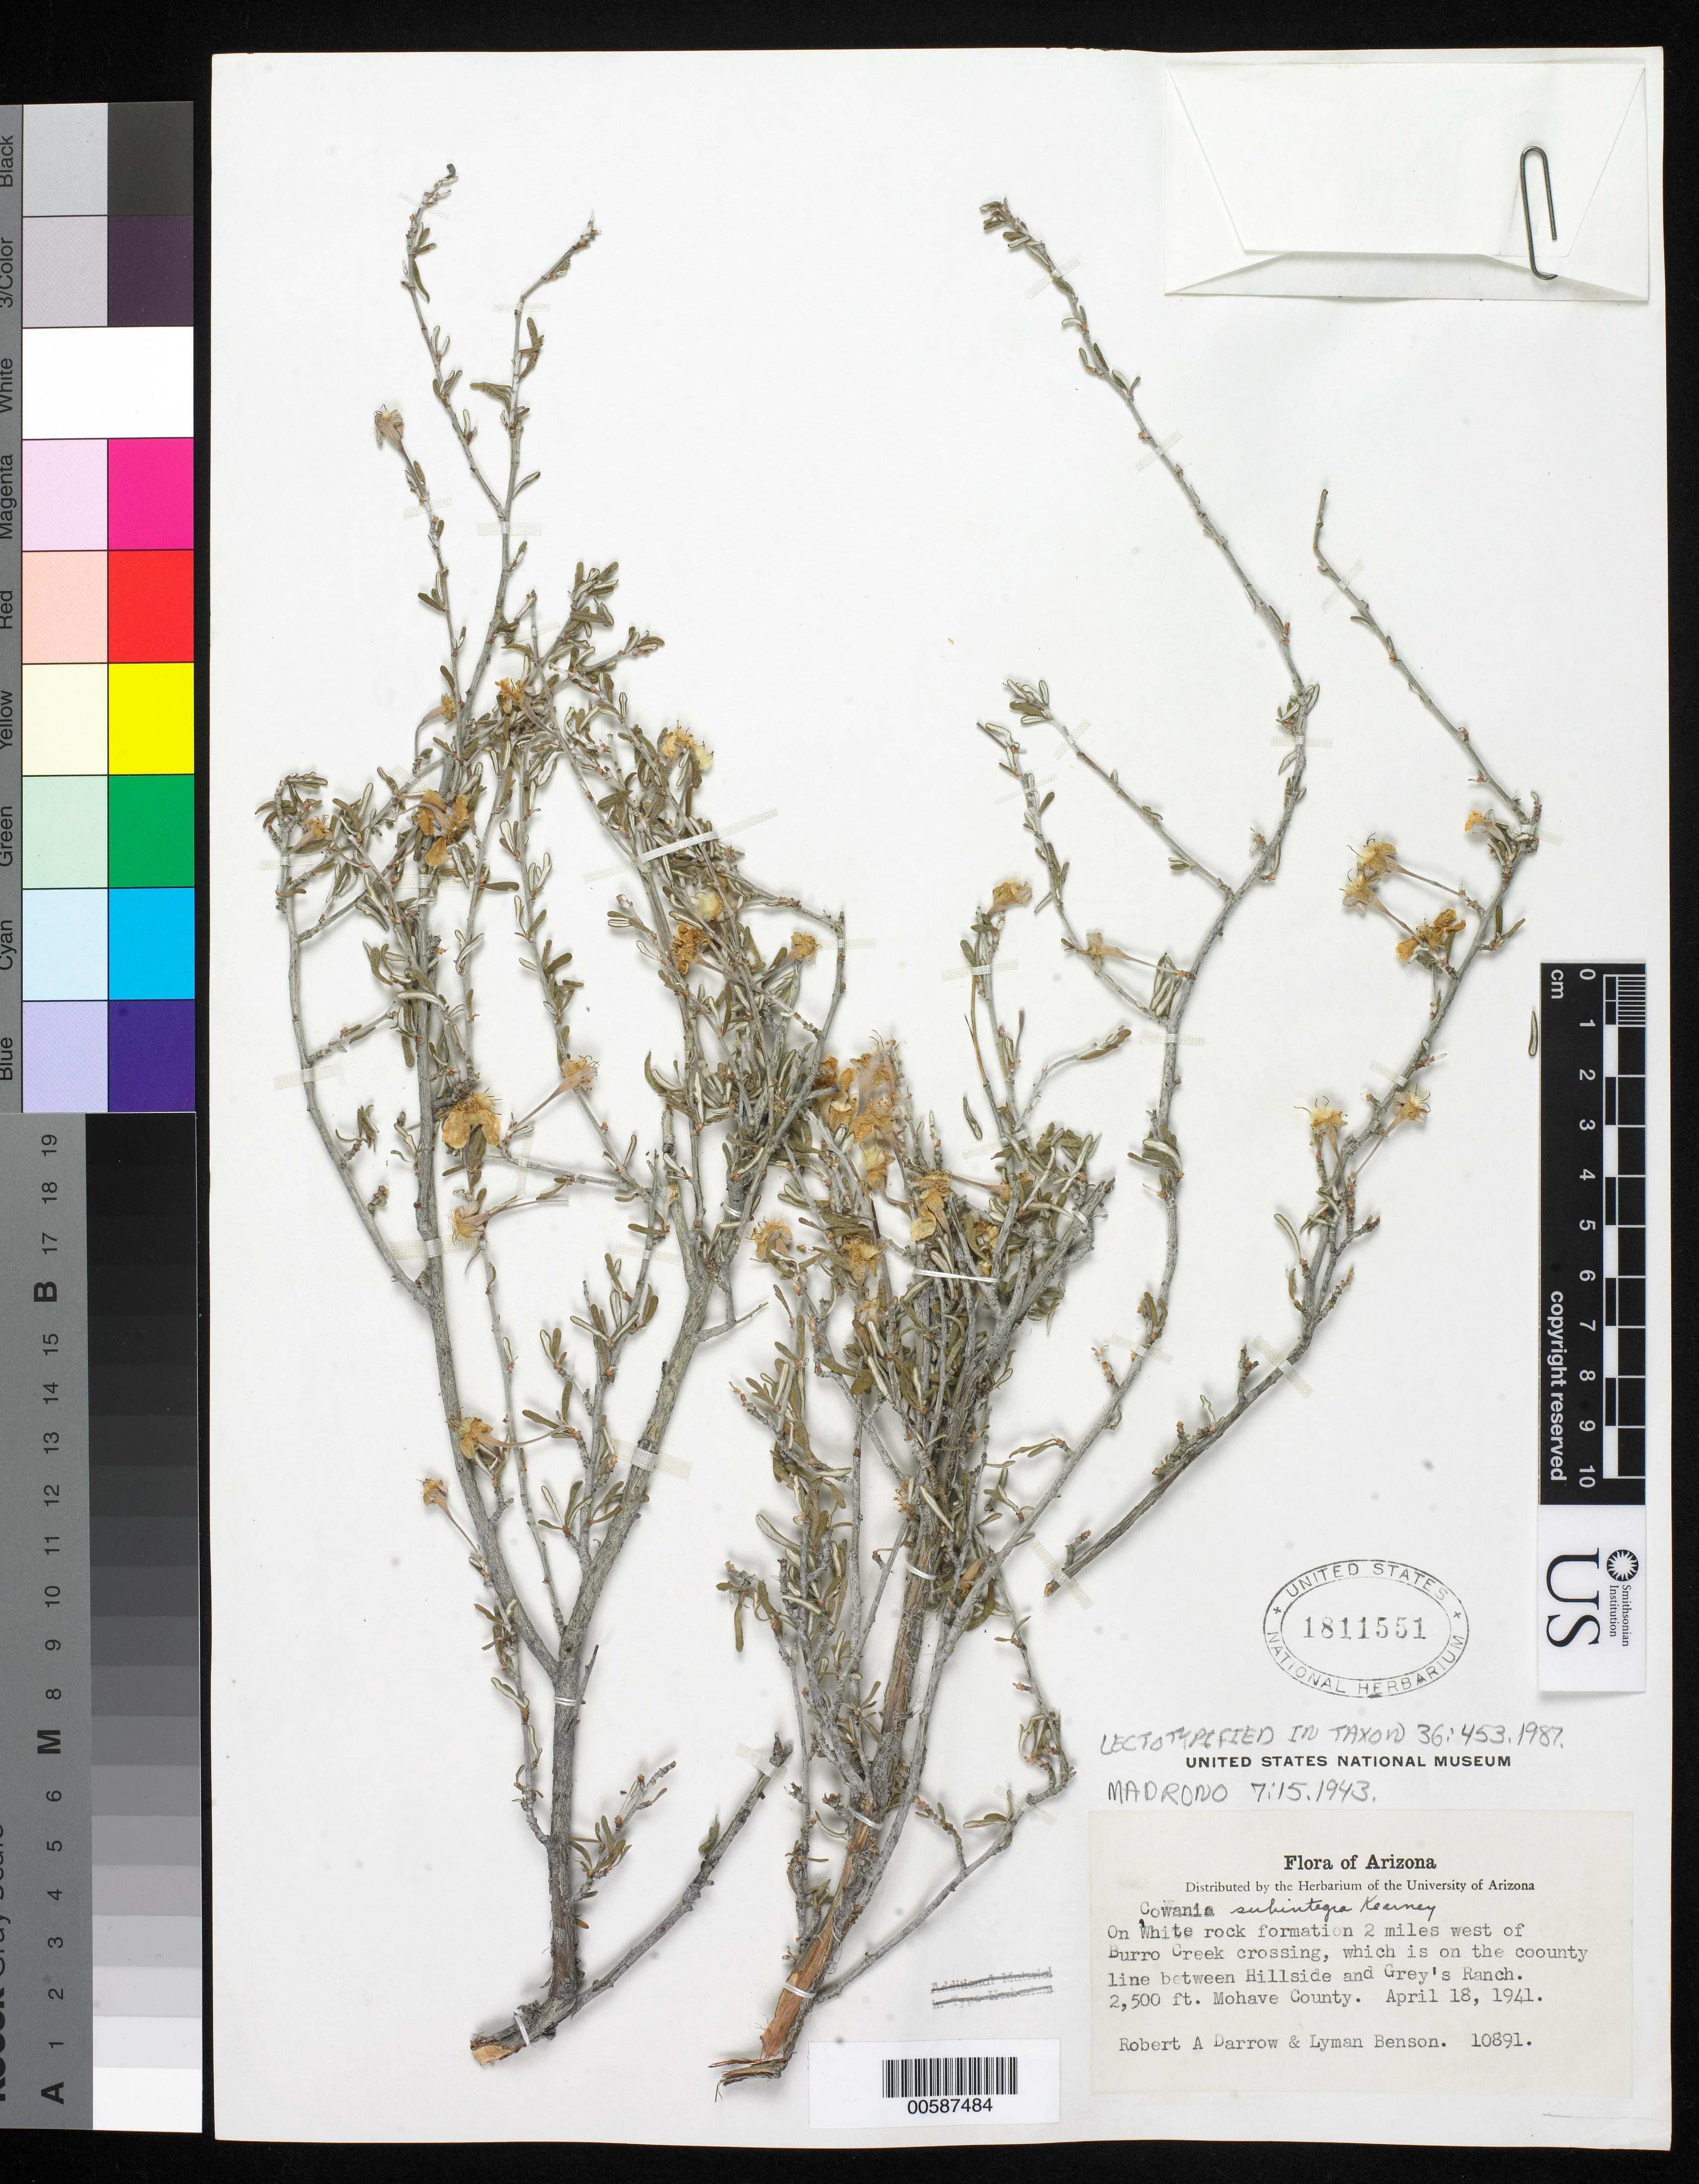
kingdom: Plantae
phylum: Tracheophyta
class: Magnoliopsida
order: Rosales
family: Rosaceae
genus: Cowania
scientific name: Cowania subintegra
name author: Kearney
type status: Isolectotype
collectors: R. A. Darrow & L. D. Benson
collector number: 10891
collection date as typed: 18 Apr 1941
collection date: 1941-04-18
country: United States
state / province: Arizona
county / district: Mohave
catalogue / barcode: US 1811551